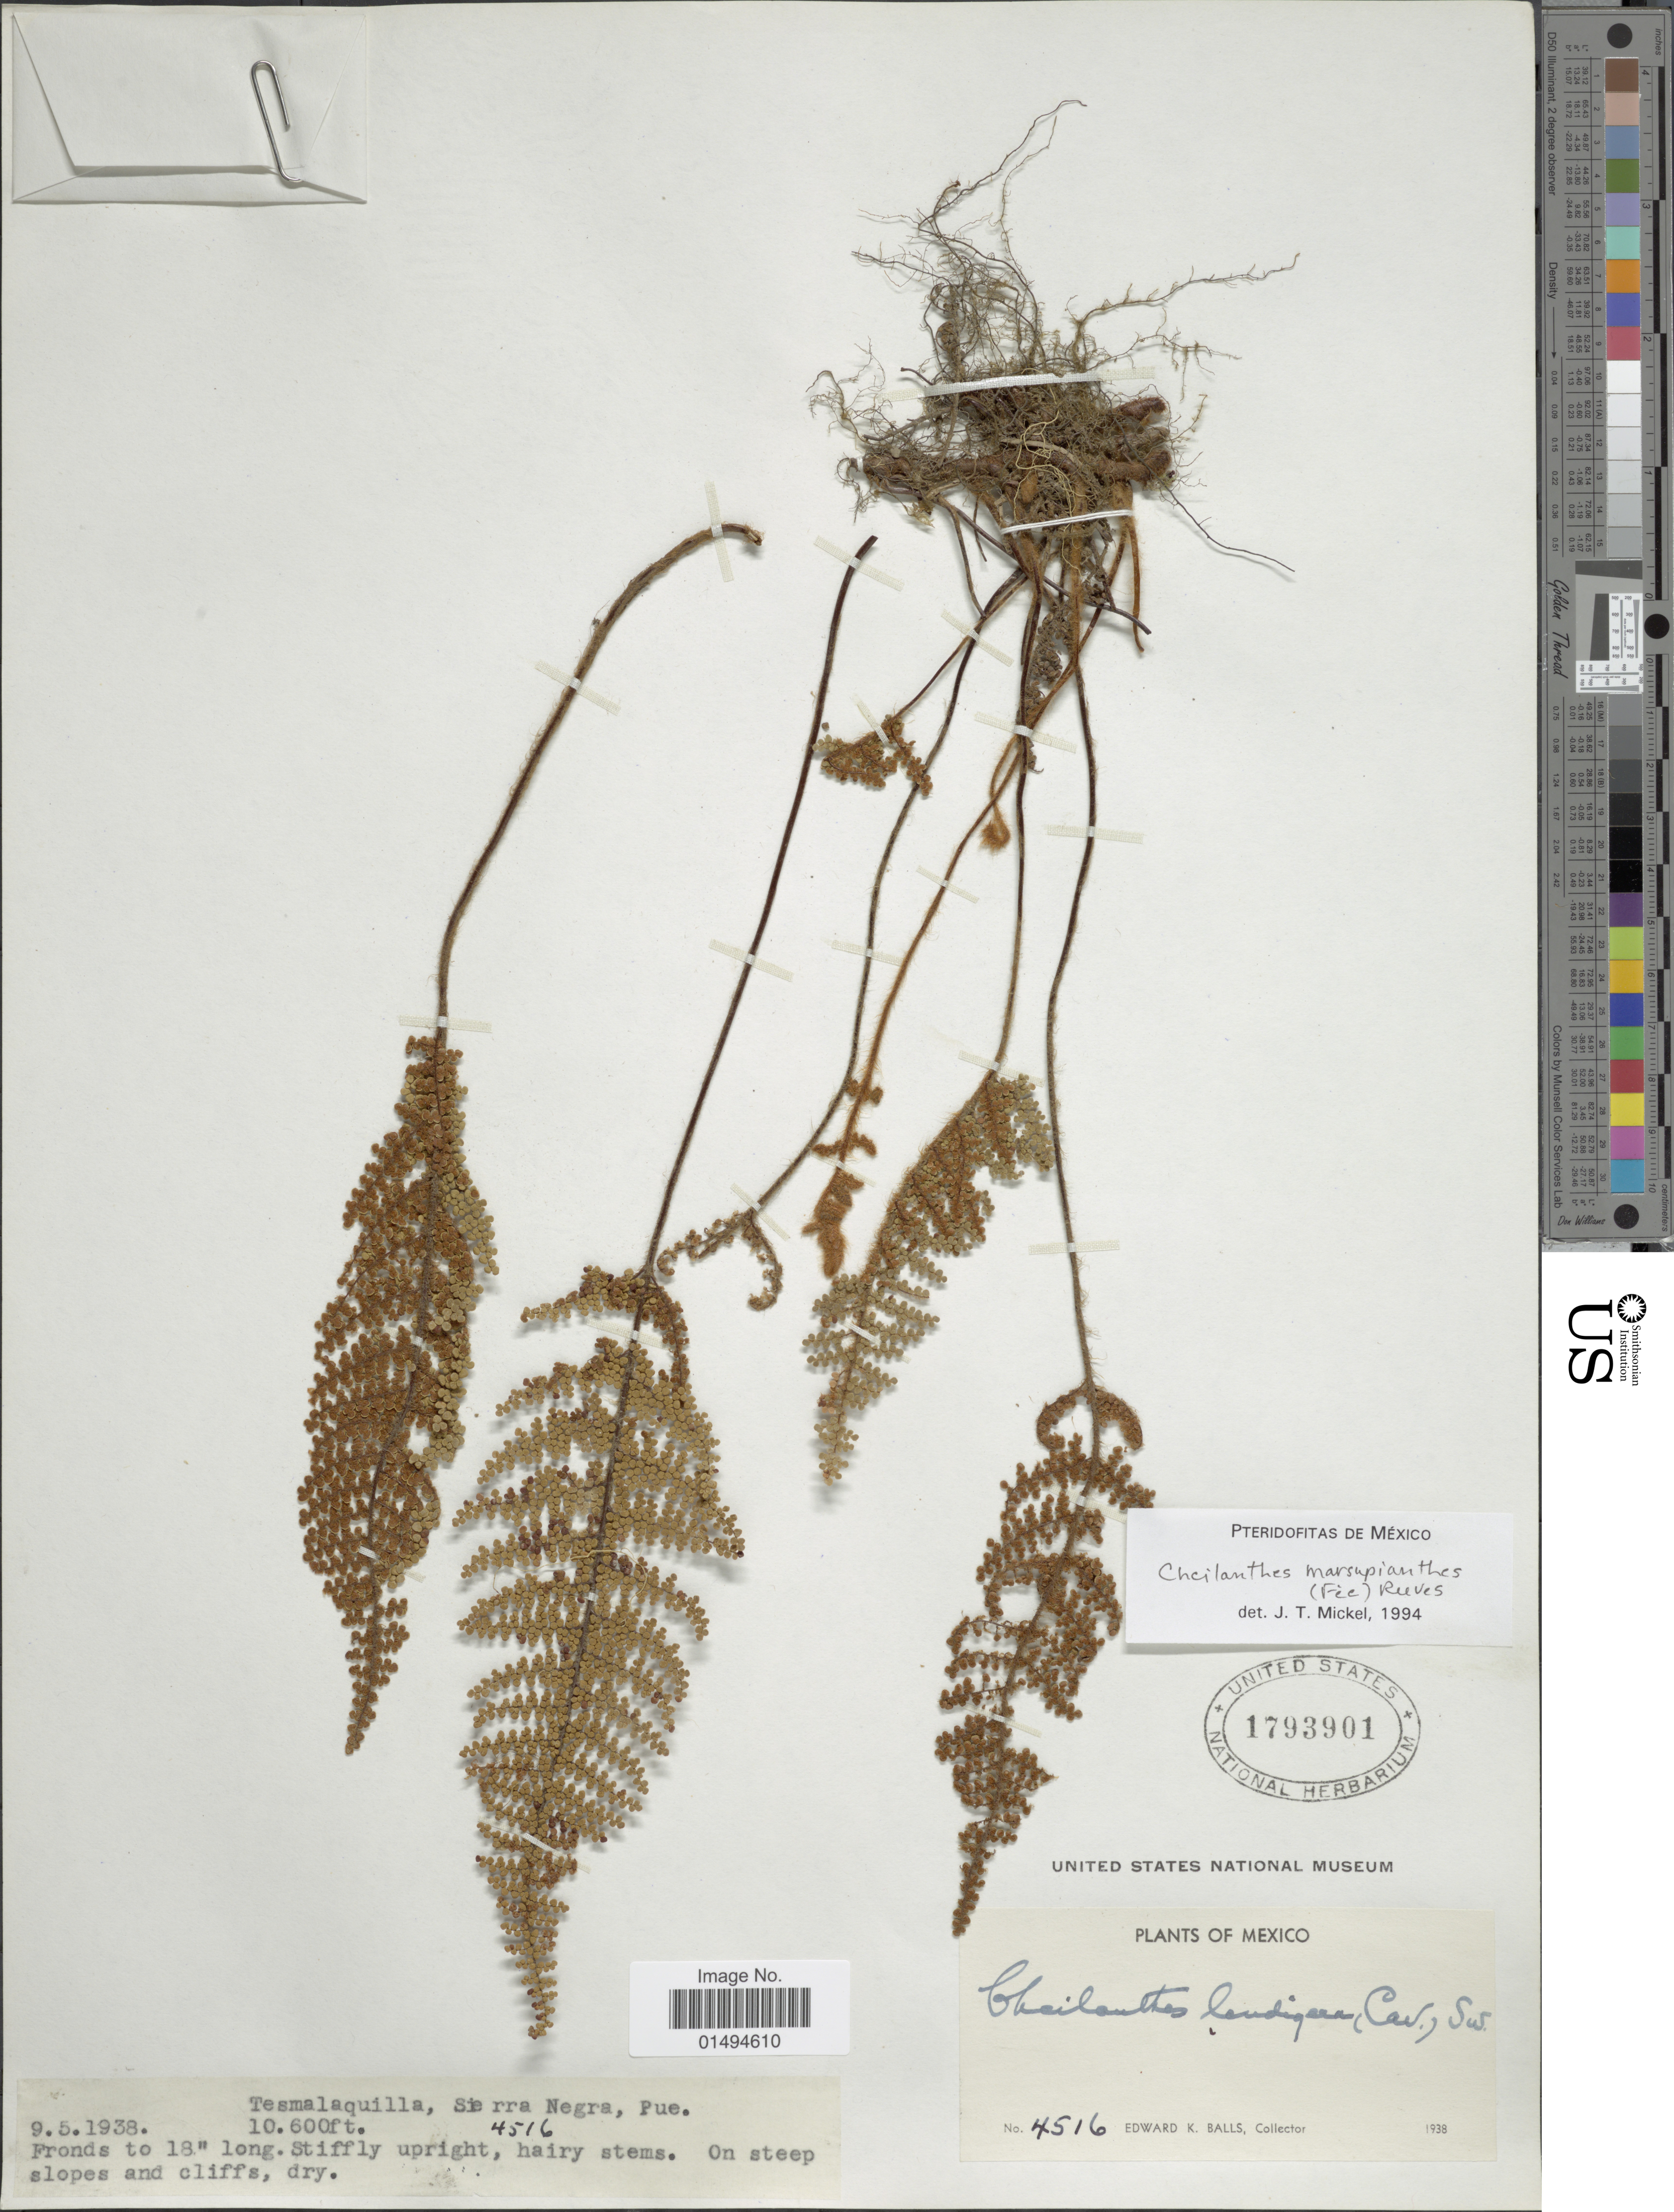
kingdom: Plantae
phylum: Tracheophyta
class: Polypodiopsida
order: Polypodiales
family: Pteridaceae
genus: Myriopteris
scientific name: Myriopteris marsupianthes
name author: Fée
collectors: E. K. Balls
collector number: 4516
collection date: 1938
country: Mexico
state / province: Puebla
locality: Tesmalaquilla, Sierra Negra, Pue.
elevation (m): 3231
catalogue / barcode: US 1793901